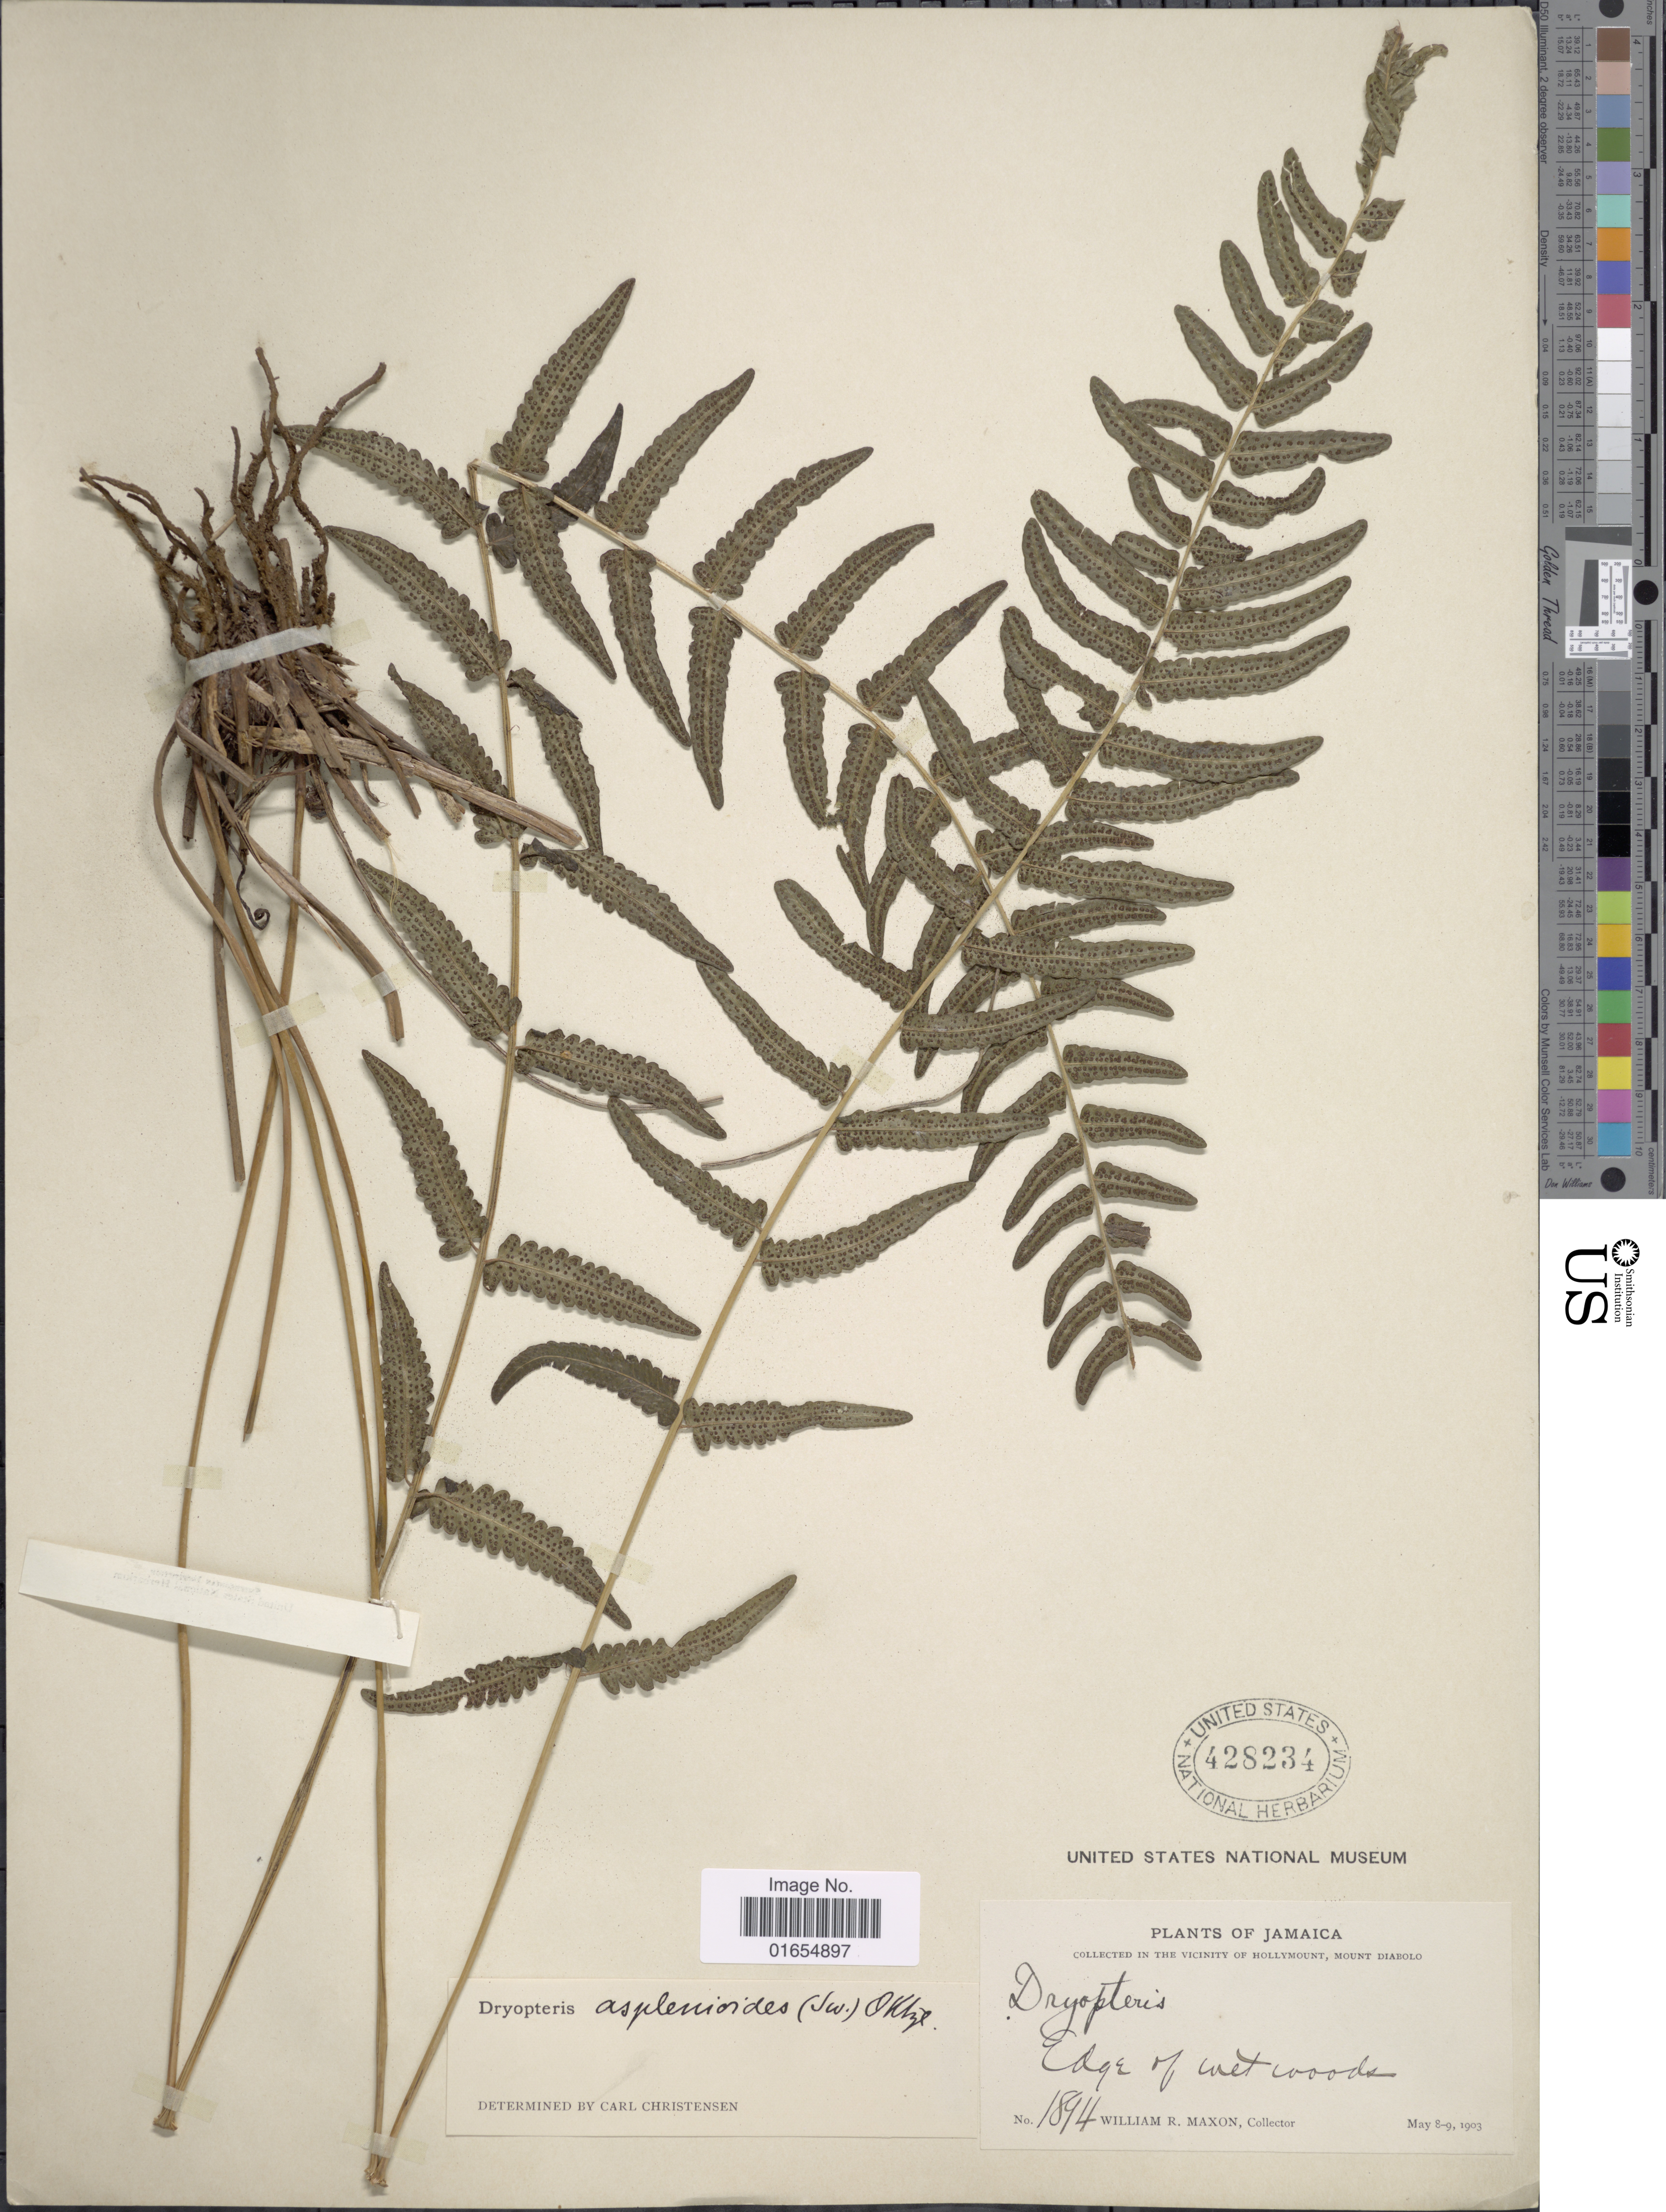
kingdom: Plantae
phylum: Tracheophyta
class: Polypodiopsida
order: Polypodiales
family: Thelypteridaceae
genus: Goniopteris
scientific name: Goniopteris retroflexa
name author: (L.) Pic. Serm.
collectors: W. R. Maxon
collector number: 1894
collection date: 1903-05-08/1903-05-09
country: Jamaica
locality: Vicinity of Hollymount, Mount Diabolo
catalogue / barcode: US 428234